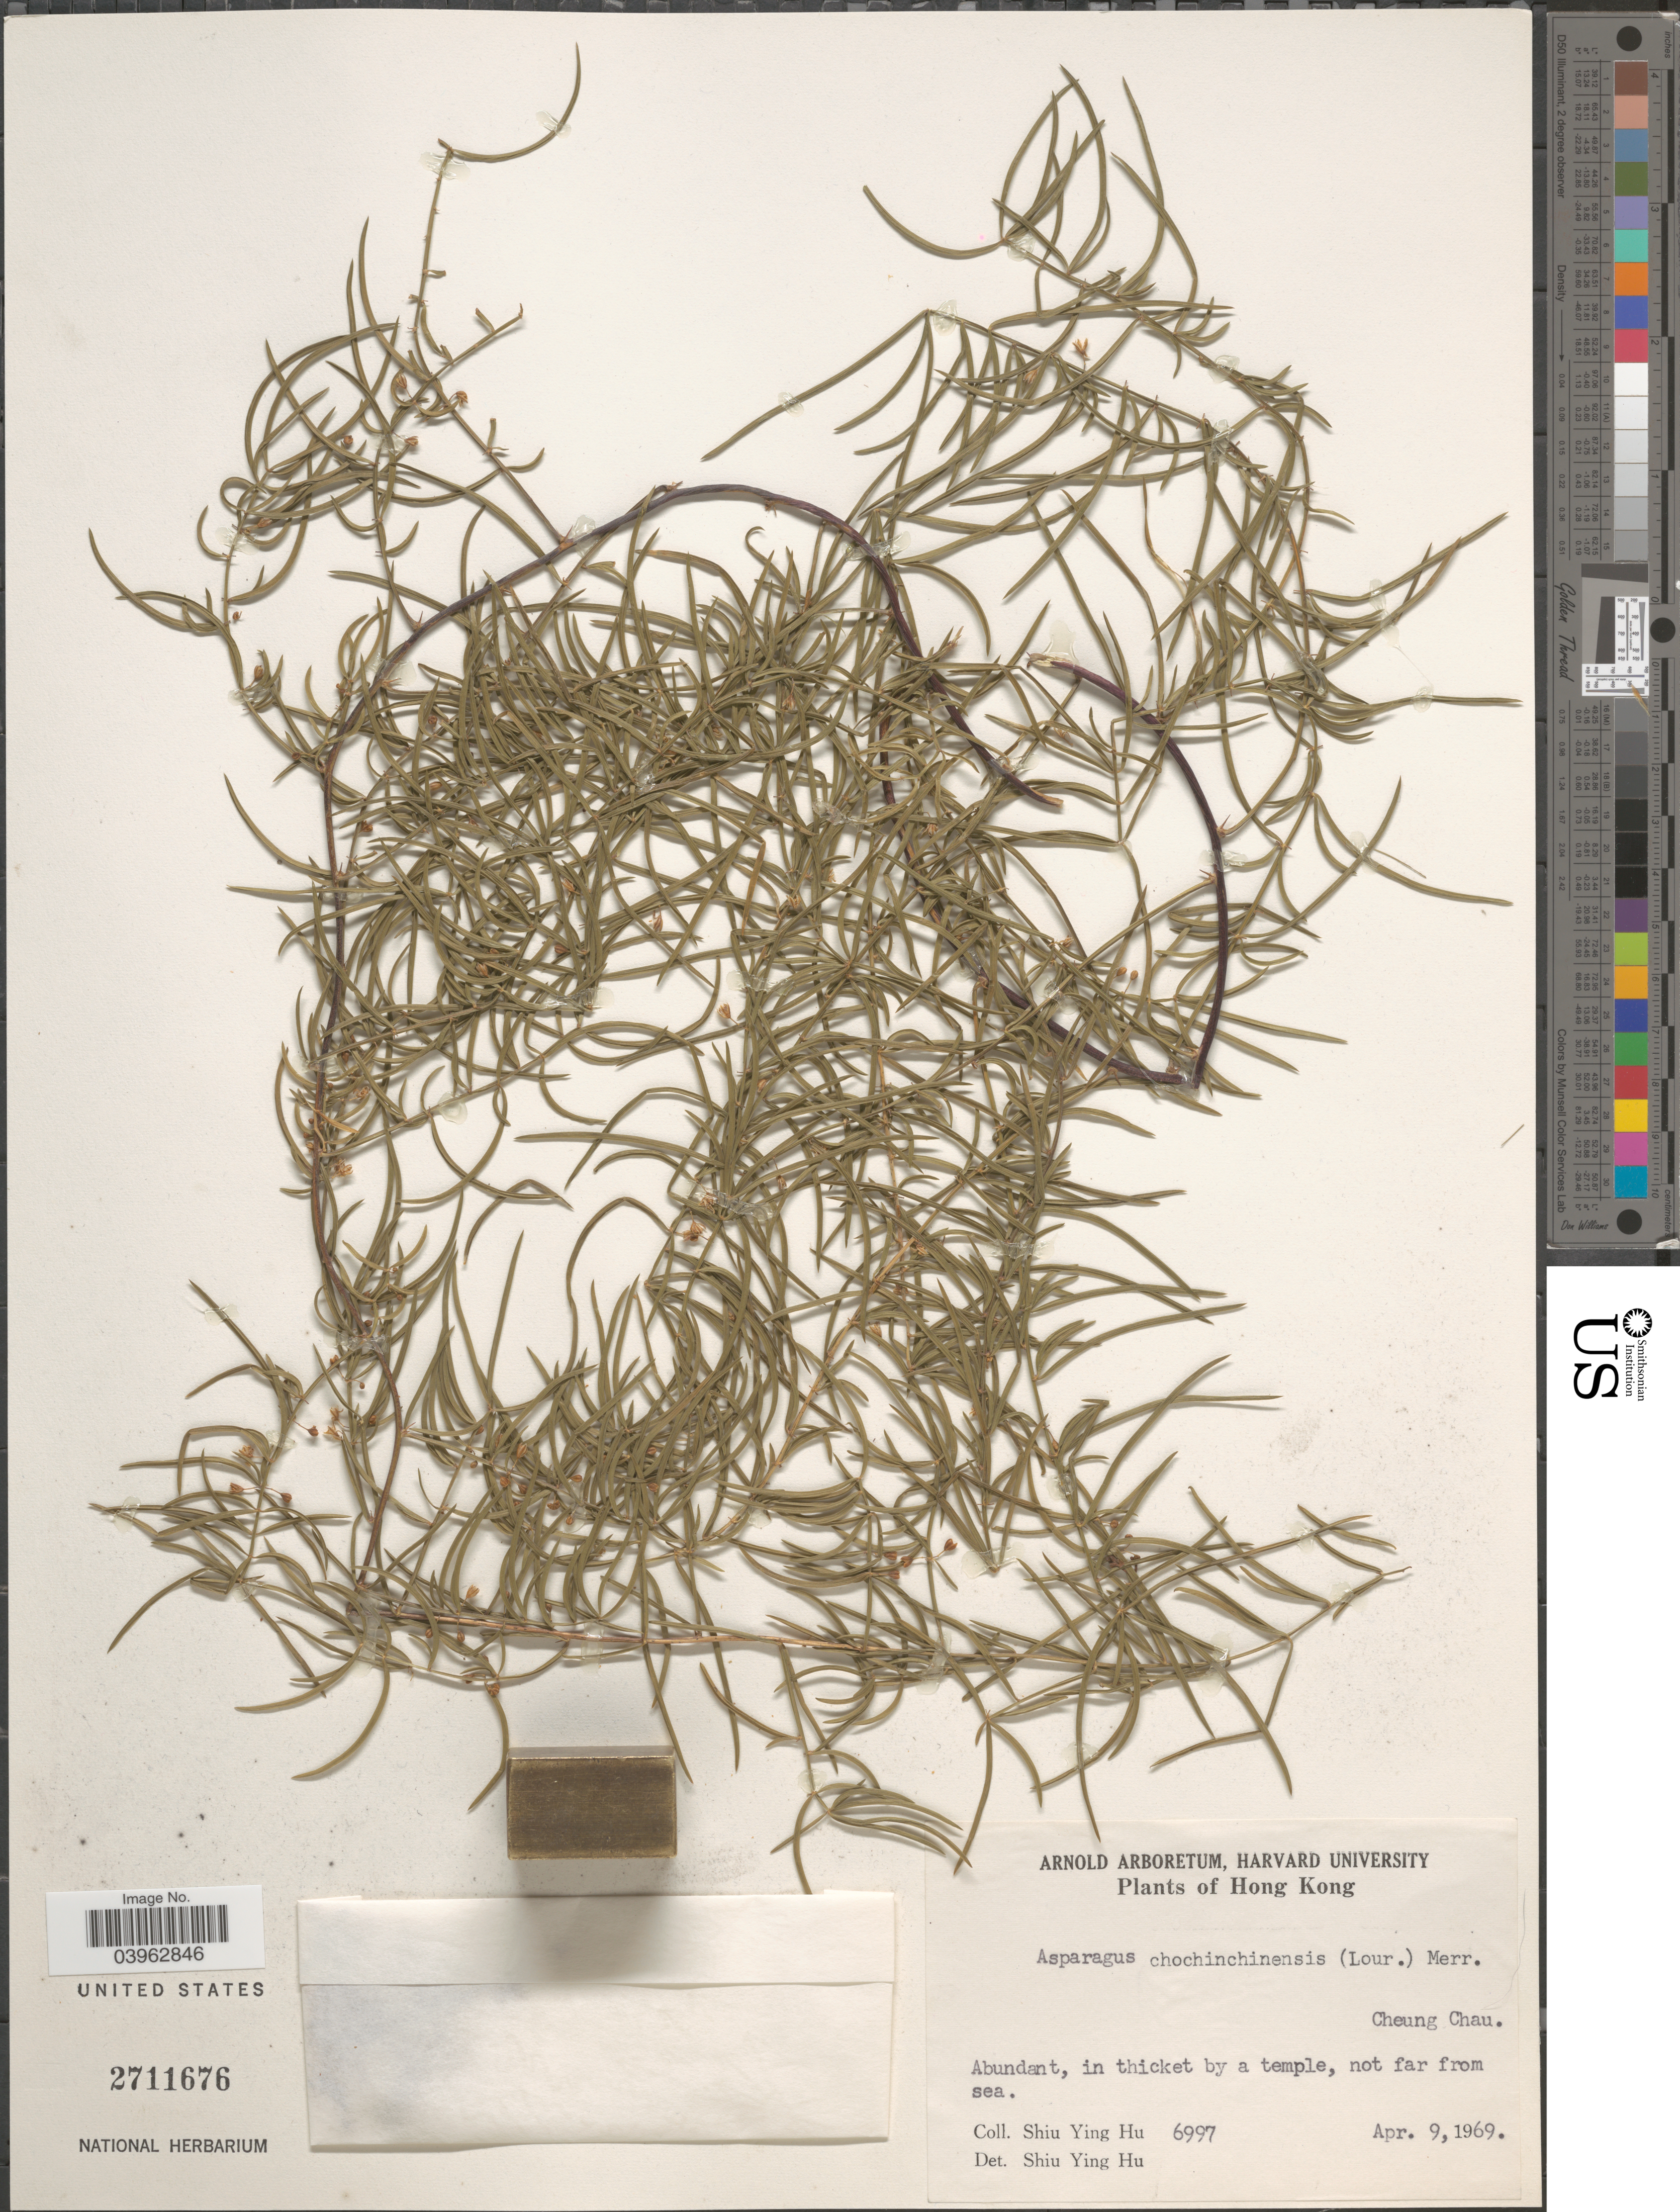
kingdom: Plantae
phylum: Tracheophyta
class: Liliopsida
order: Asparagales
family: Asparagaceae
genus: Asparagus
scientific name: Asparagus cochinchinensis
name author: (Lour.) Merr.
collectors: S. Y. Hu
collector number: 6997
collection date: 1969-04-09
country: China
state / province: Hong Kong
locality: Cheung Chau.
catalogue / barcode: US 2711676